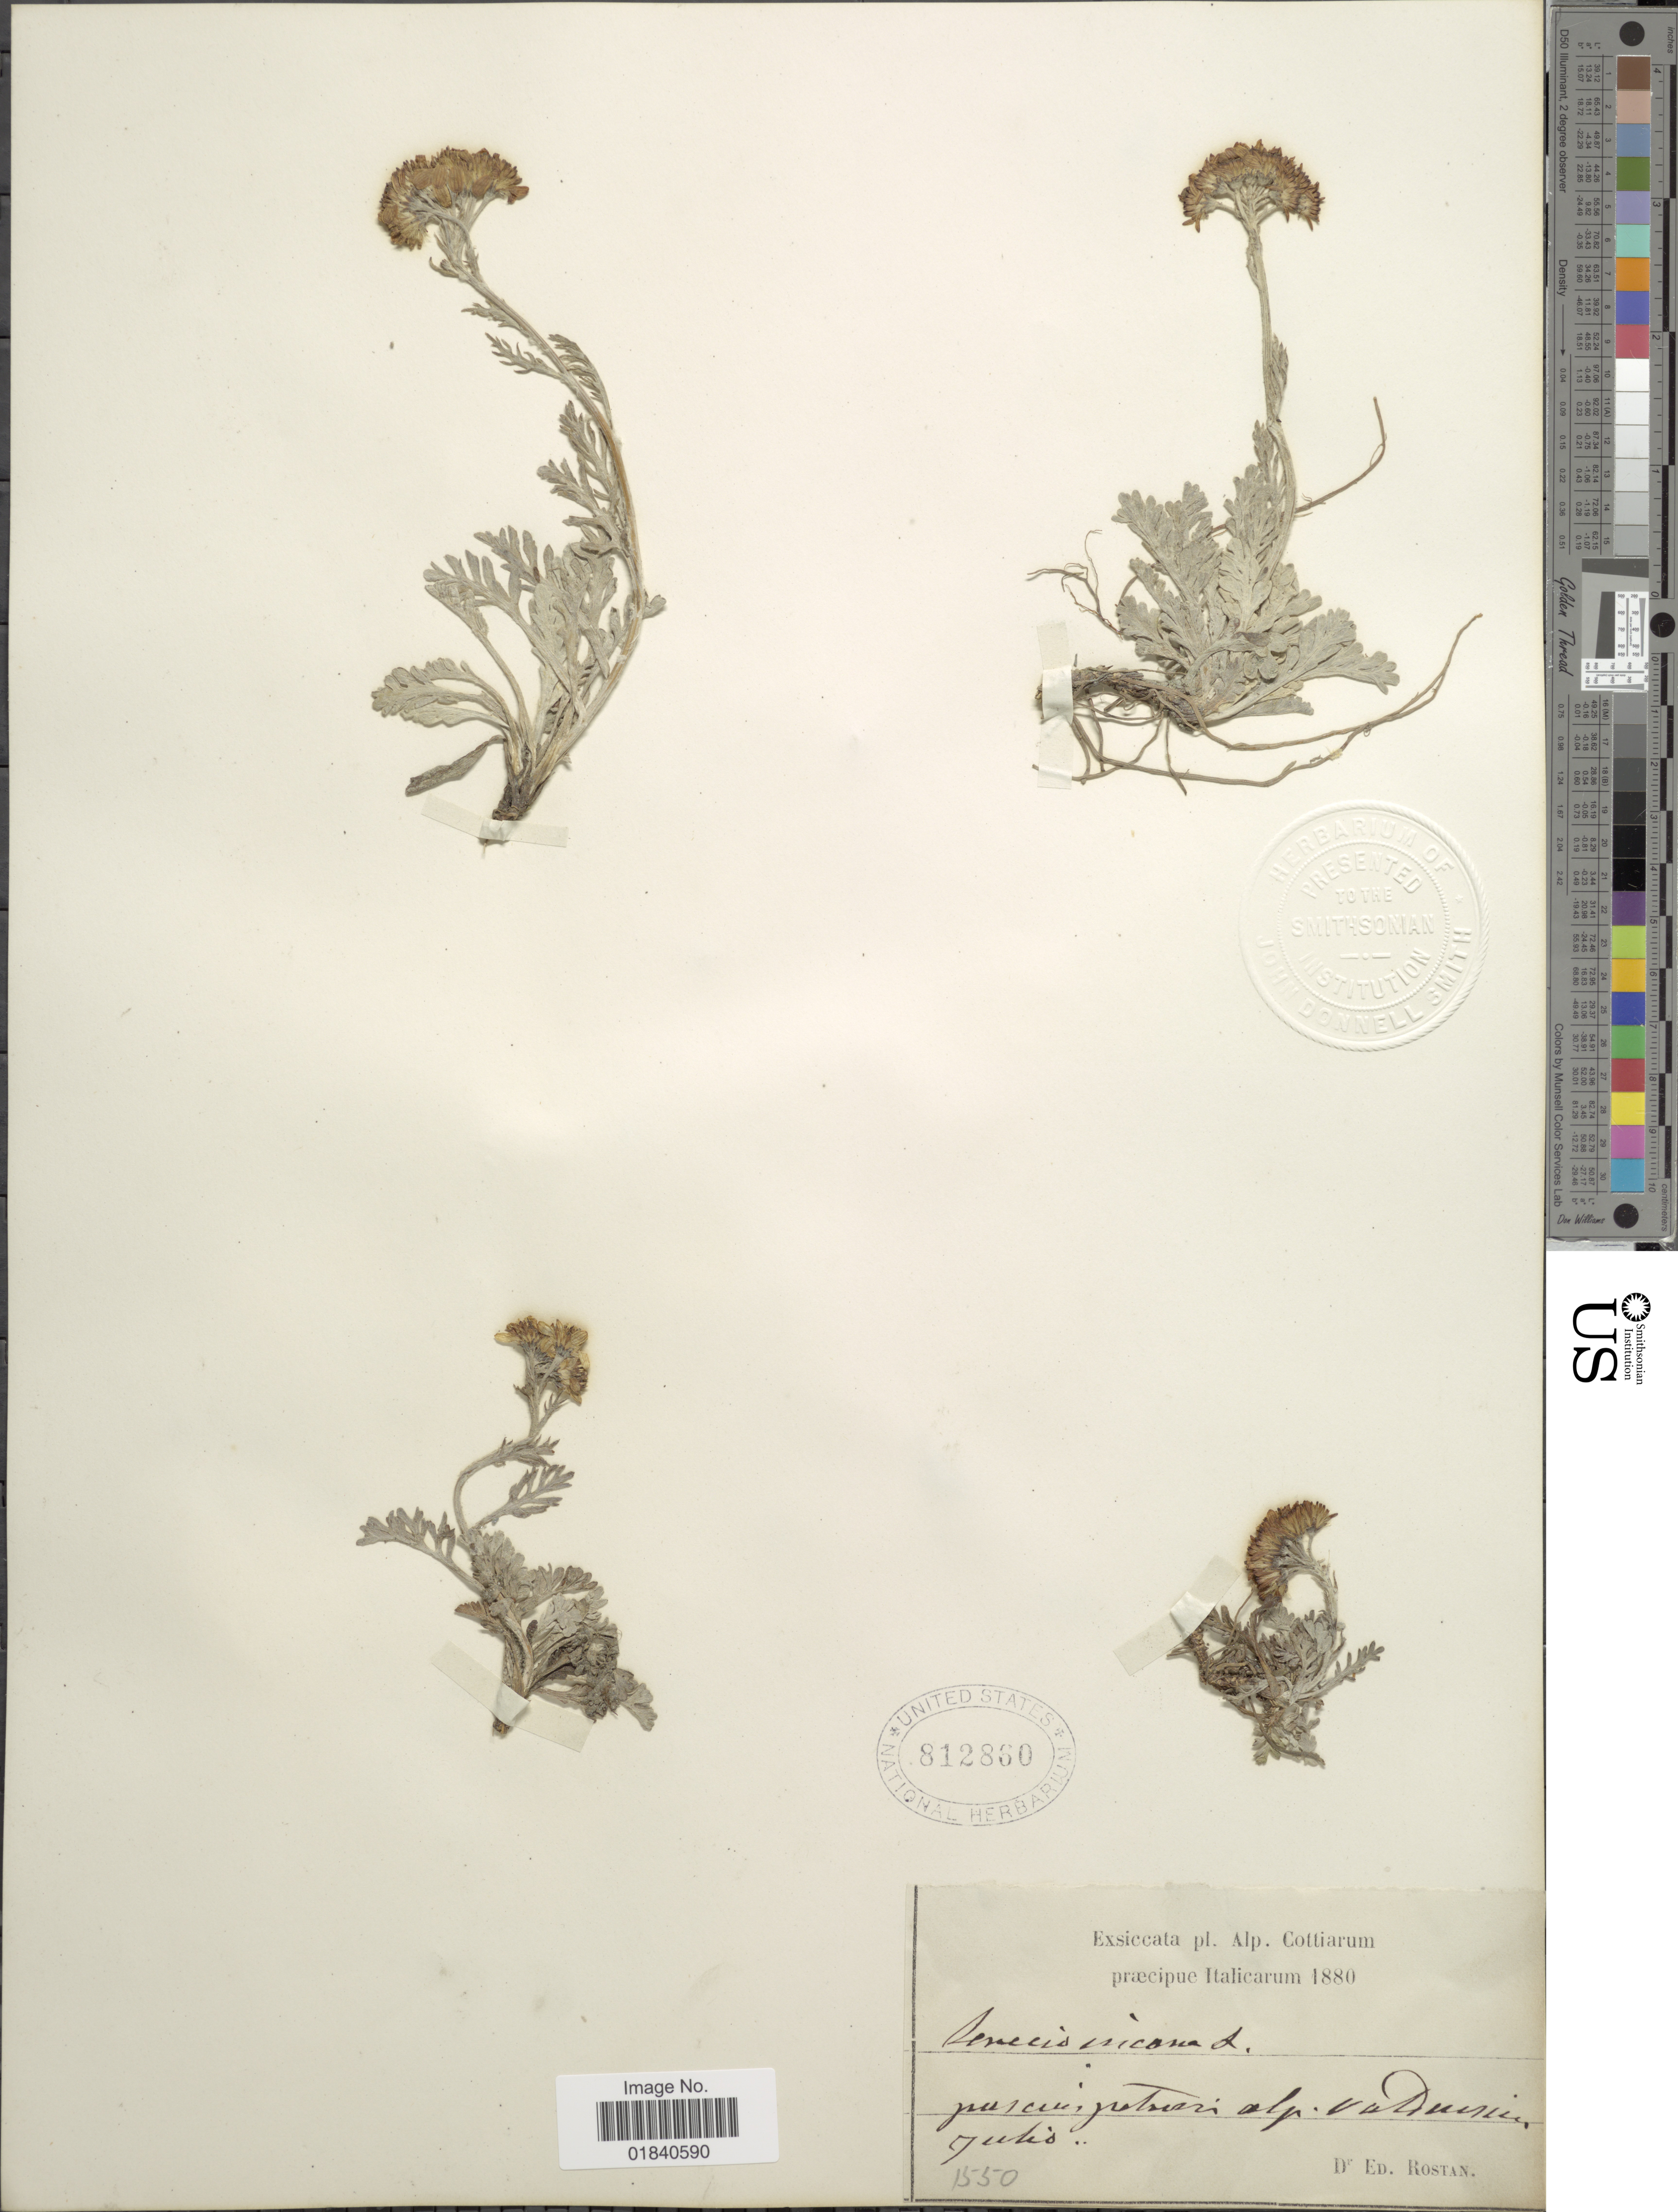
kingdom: Plantae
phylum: Tracheophyta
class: Magnoliopsida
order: Asterales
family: Asteraceae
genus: Jacobaea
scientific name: Jacobaea incana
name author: (L.) Veldkamp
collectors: E. Rostan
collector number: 1550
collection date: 1880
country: Italy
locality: Alp. Cottiarum praecipue Italicarum. pascuis pretsari alp. valuesie, juxta [interpreted]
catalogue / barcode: US 812860